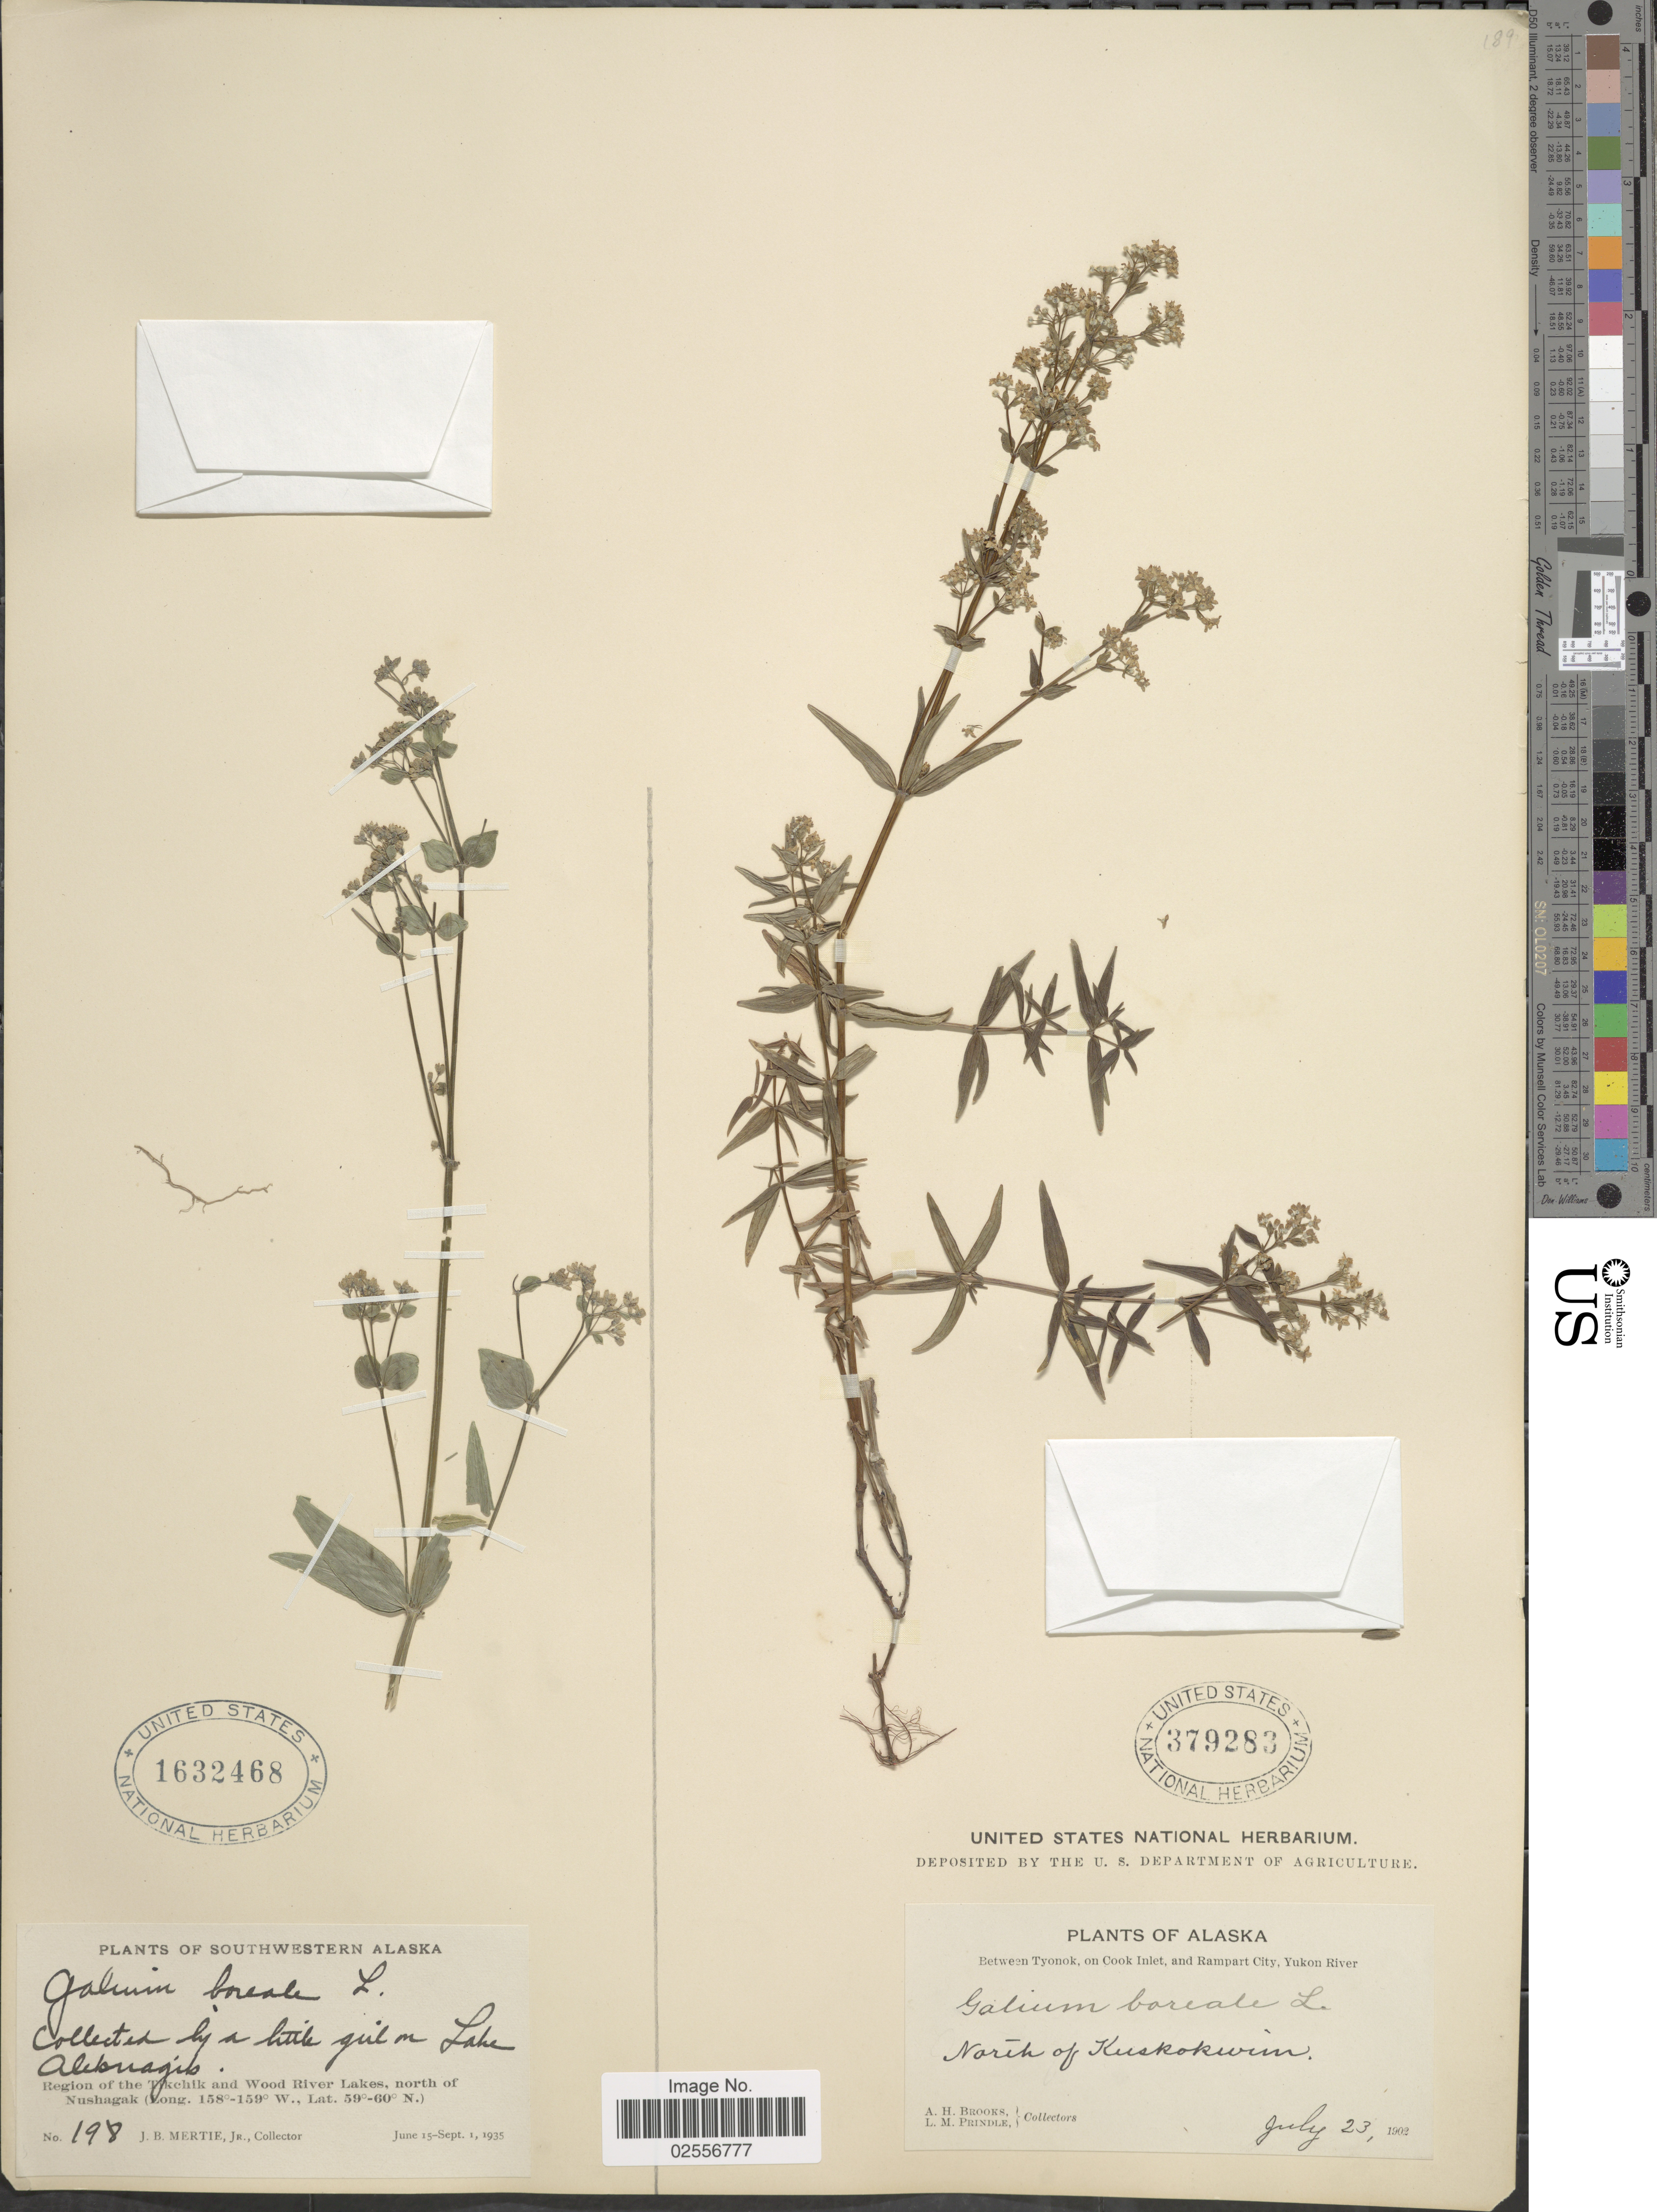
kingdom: Plantae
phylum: Tracheophyta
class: Magnoliopsida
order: Gentianales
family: Rubiaceae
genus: Galium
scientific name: Galium boreale L.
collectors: J. Mertie Jr.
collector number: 198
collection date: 1935-06-15/1935-09-01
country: United States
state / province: Alaska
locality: Southwestern Alaska. By a little girl on Lake Aleknagik. Region of the Tikchik and Wood River Lakes, north of Nushagak.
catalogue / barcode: US 1632468